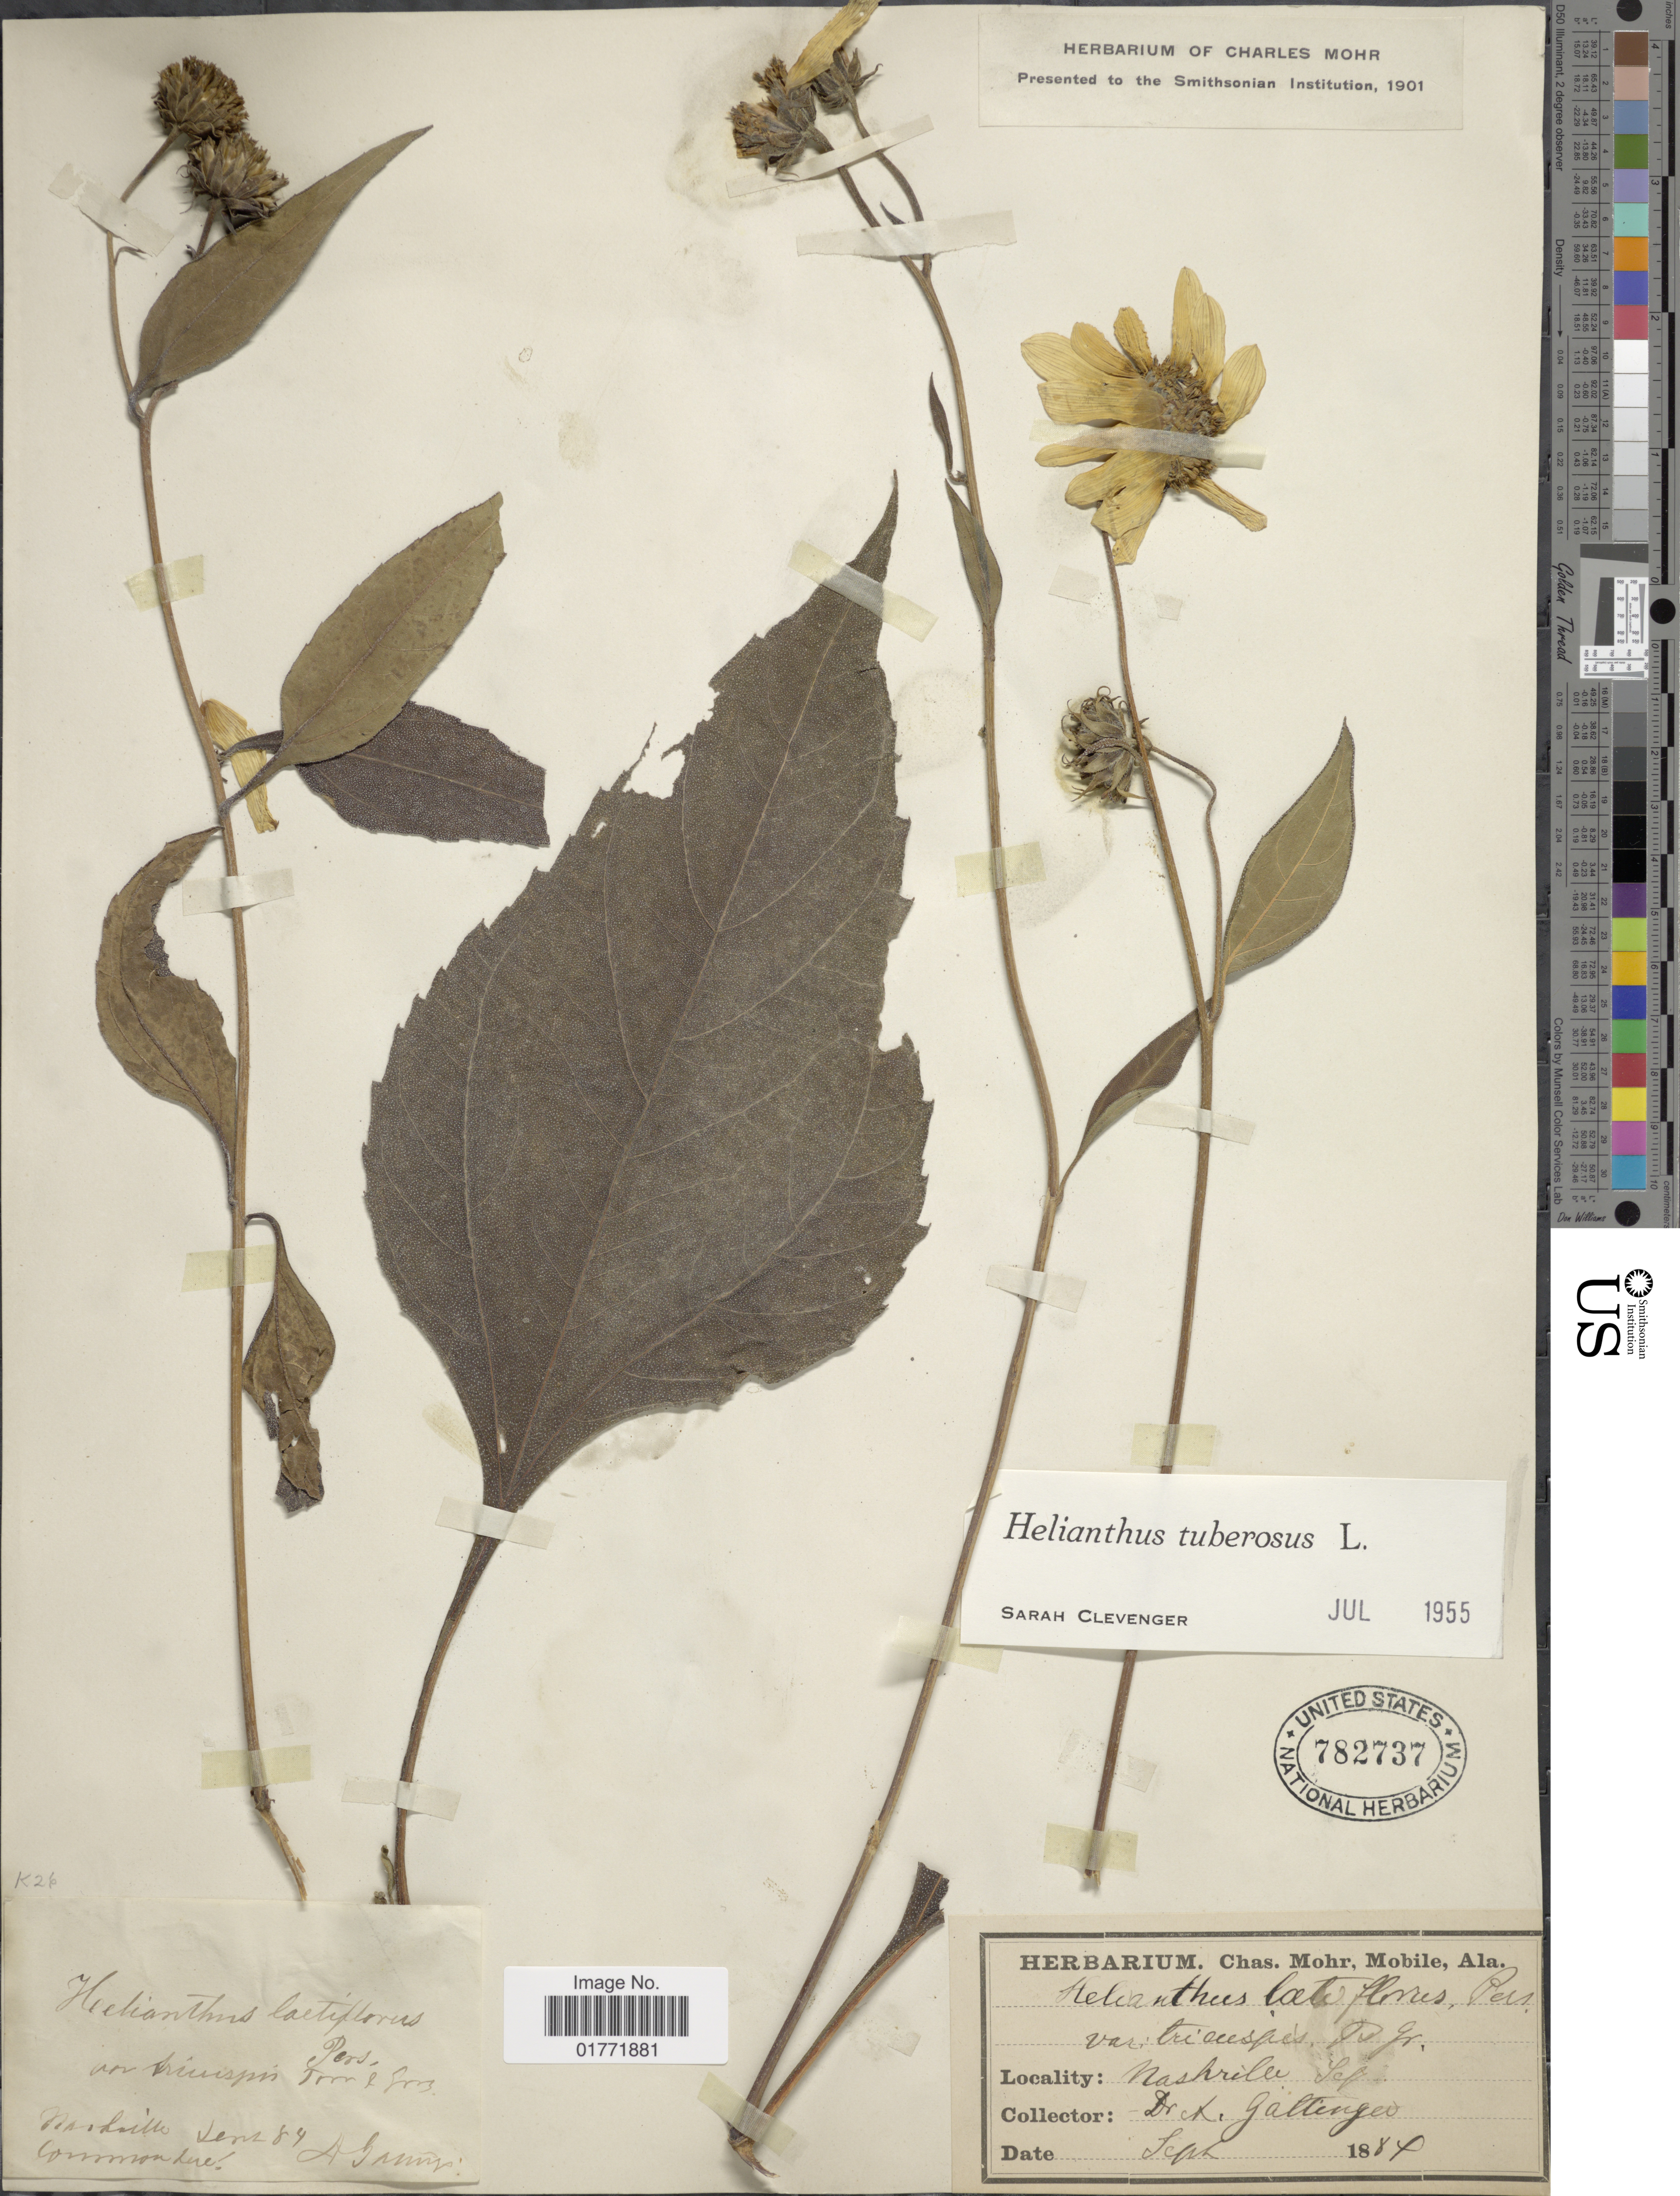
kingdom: Plantae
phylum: Tracheophyta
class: Magnoliopsida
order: Asterales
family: Asteraceae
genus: Helianthus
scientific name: Helianthus tuberosus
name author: L.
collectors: A. Gattinger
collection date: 1884-09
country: United States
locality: Nashville.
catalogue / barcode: US 782737